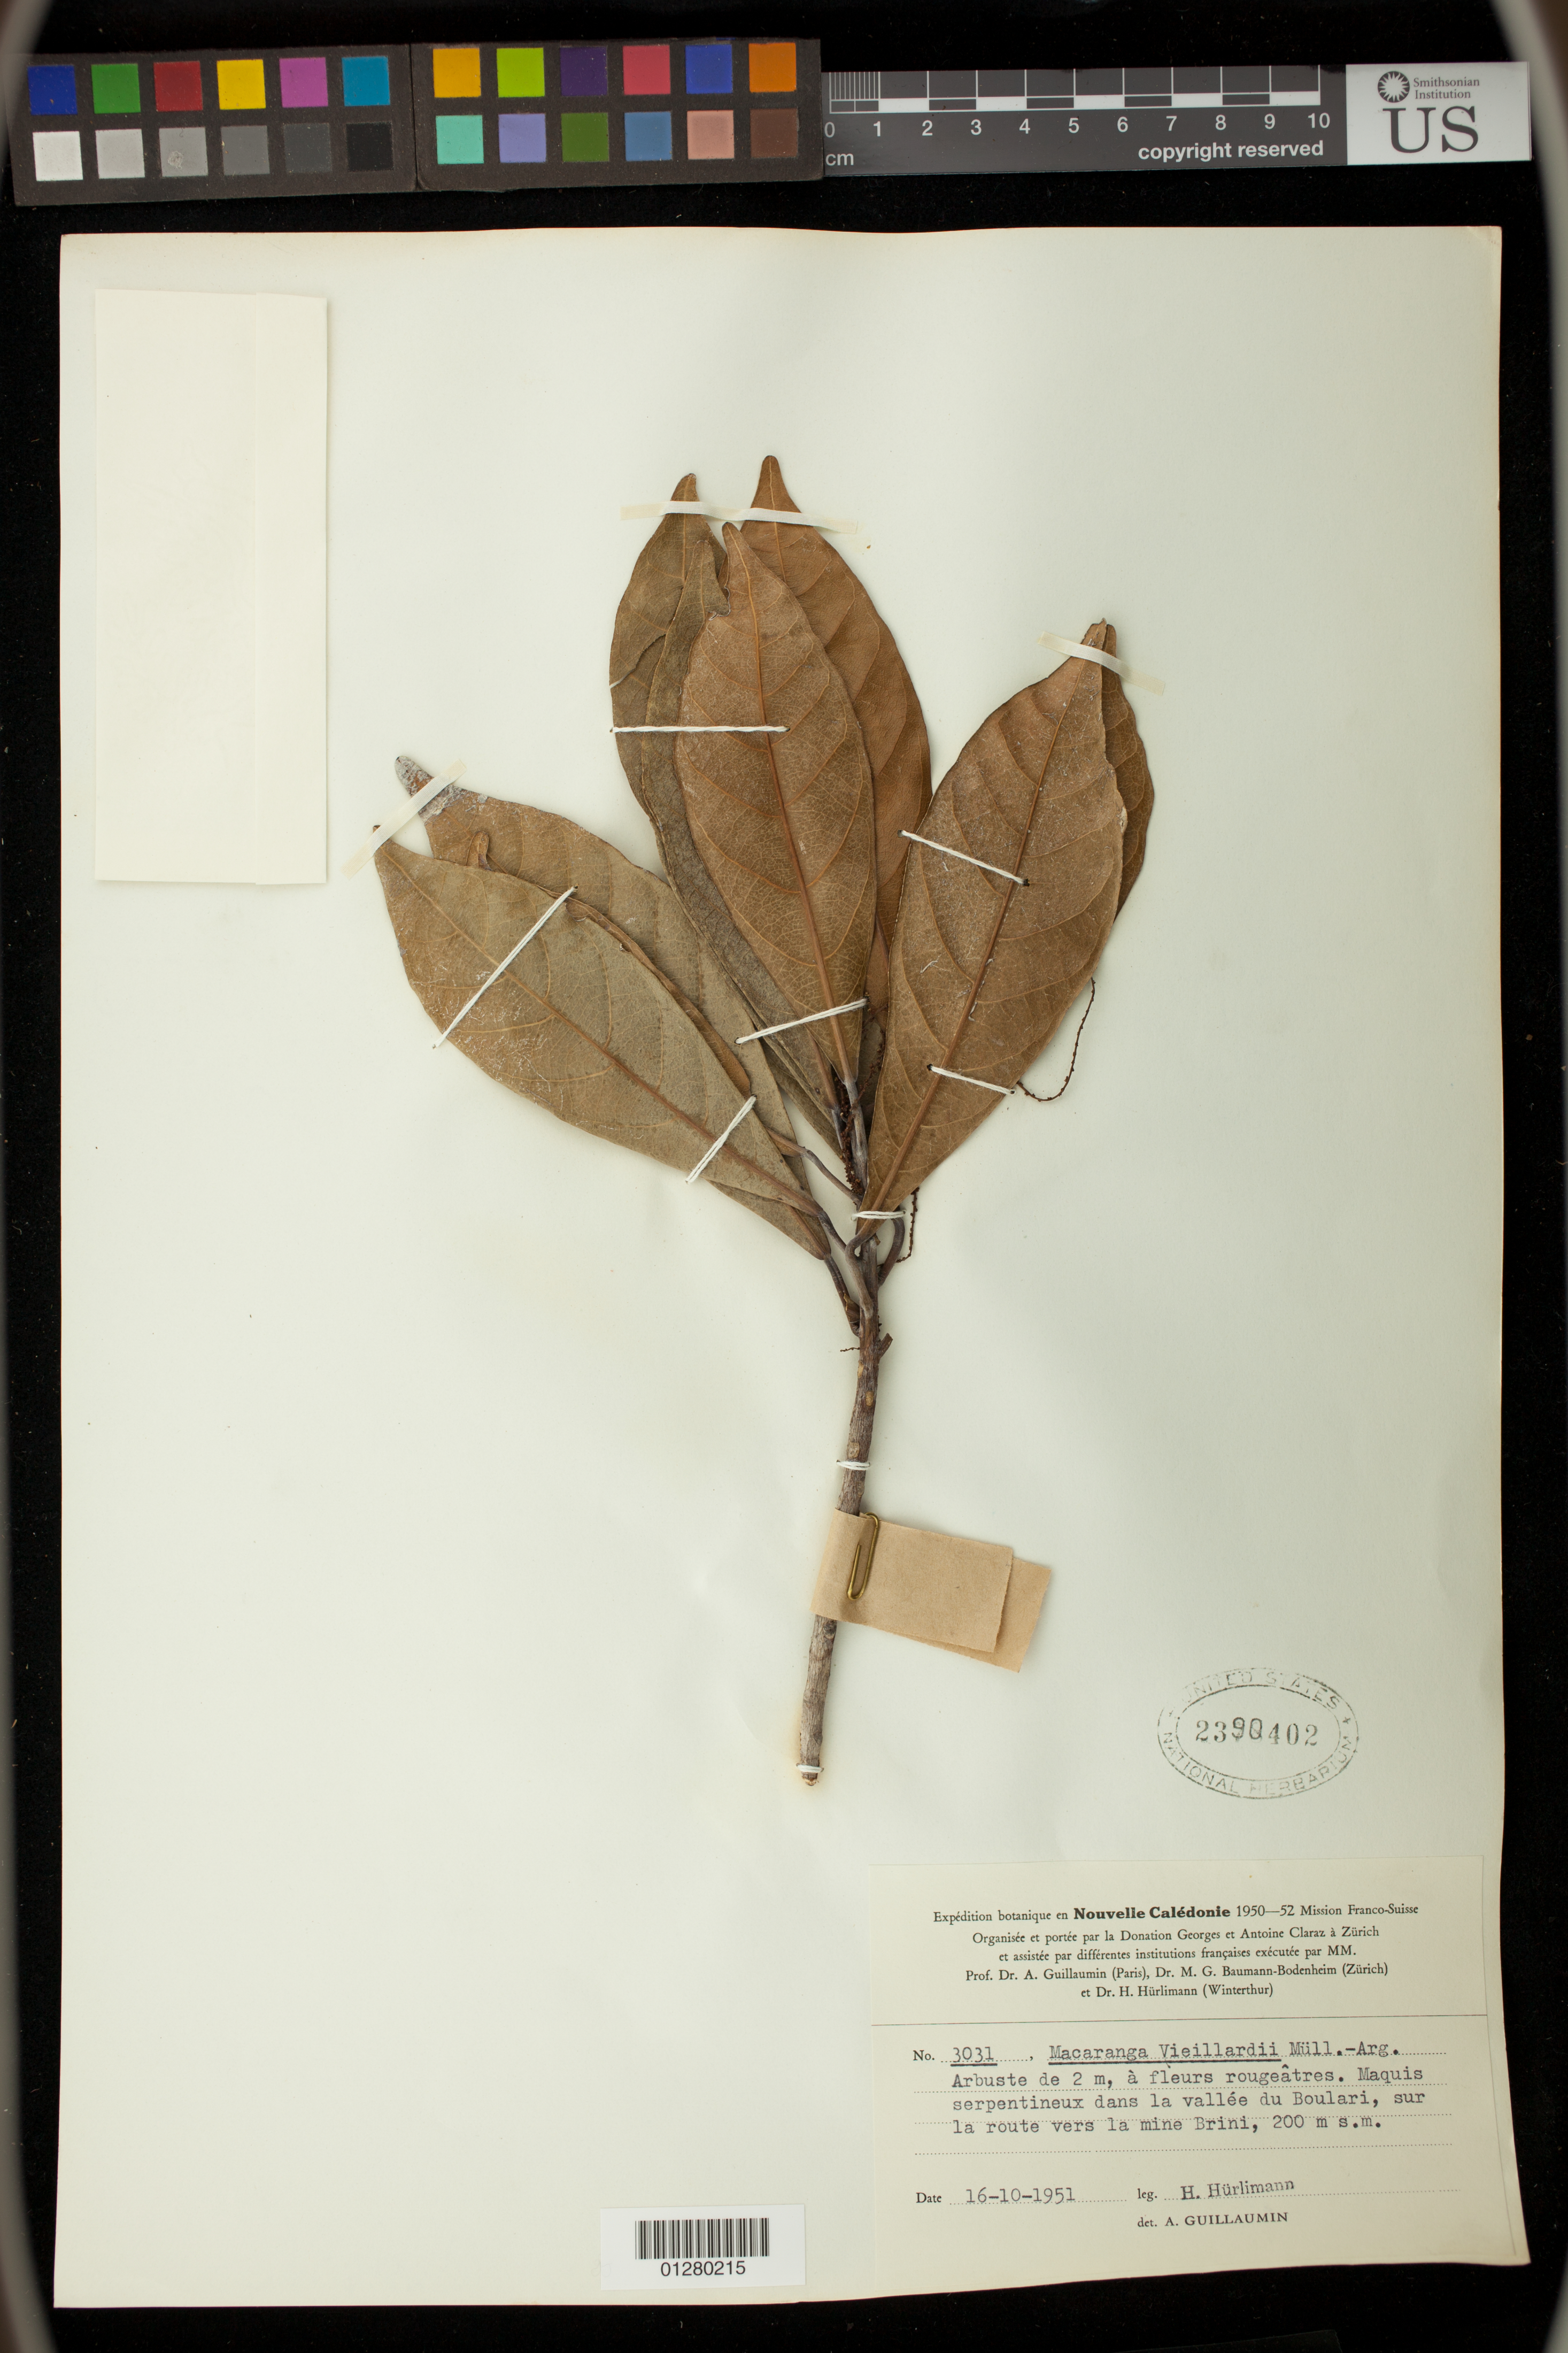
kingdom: Plantae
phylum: Tracheophyta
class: Magnoliopsida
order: Malpighiales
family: Euphorbiaceae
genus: Macaranga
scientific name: Macaranga vieillardii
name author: (Müll. Arg.) Müll. Arg.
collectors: H. Hurlimann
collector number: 3031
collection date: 1951-10-16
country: New Caledonia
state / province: South Province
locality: vallee du Boulari, sur la route vers la mine Brini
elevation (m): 200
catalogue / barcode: US 2390402